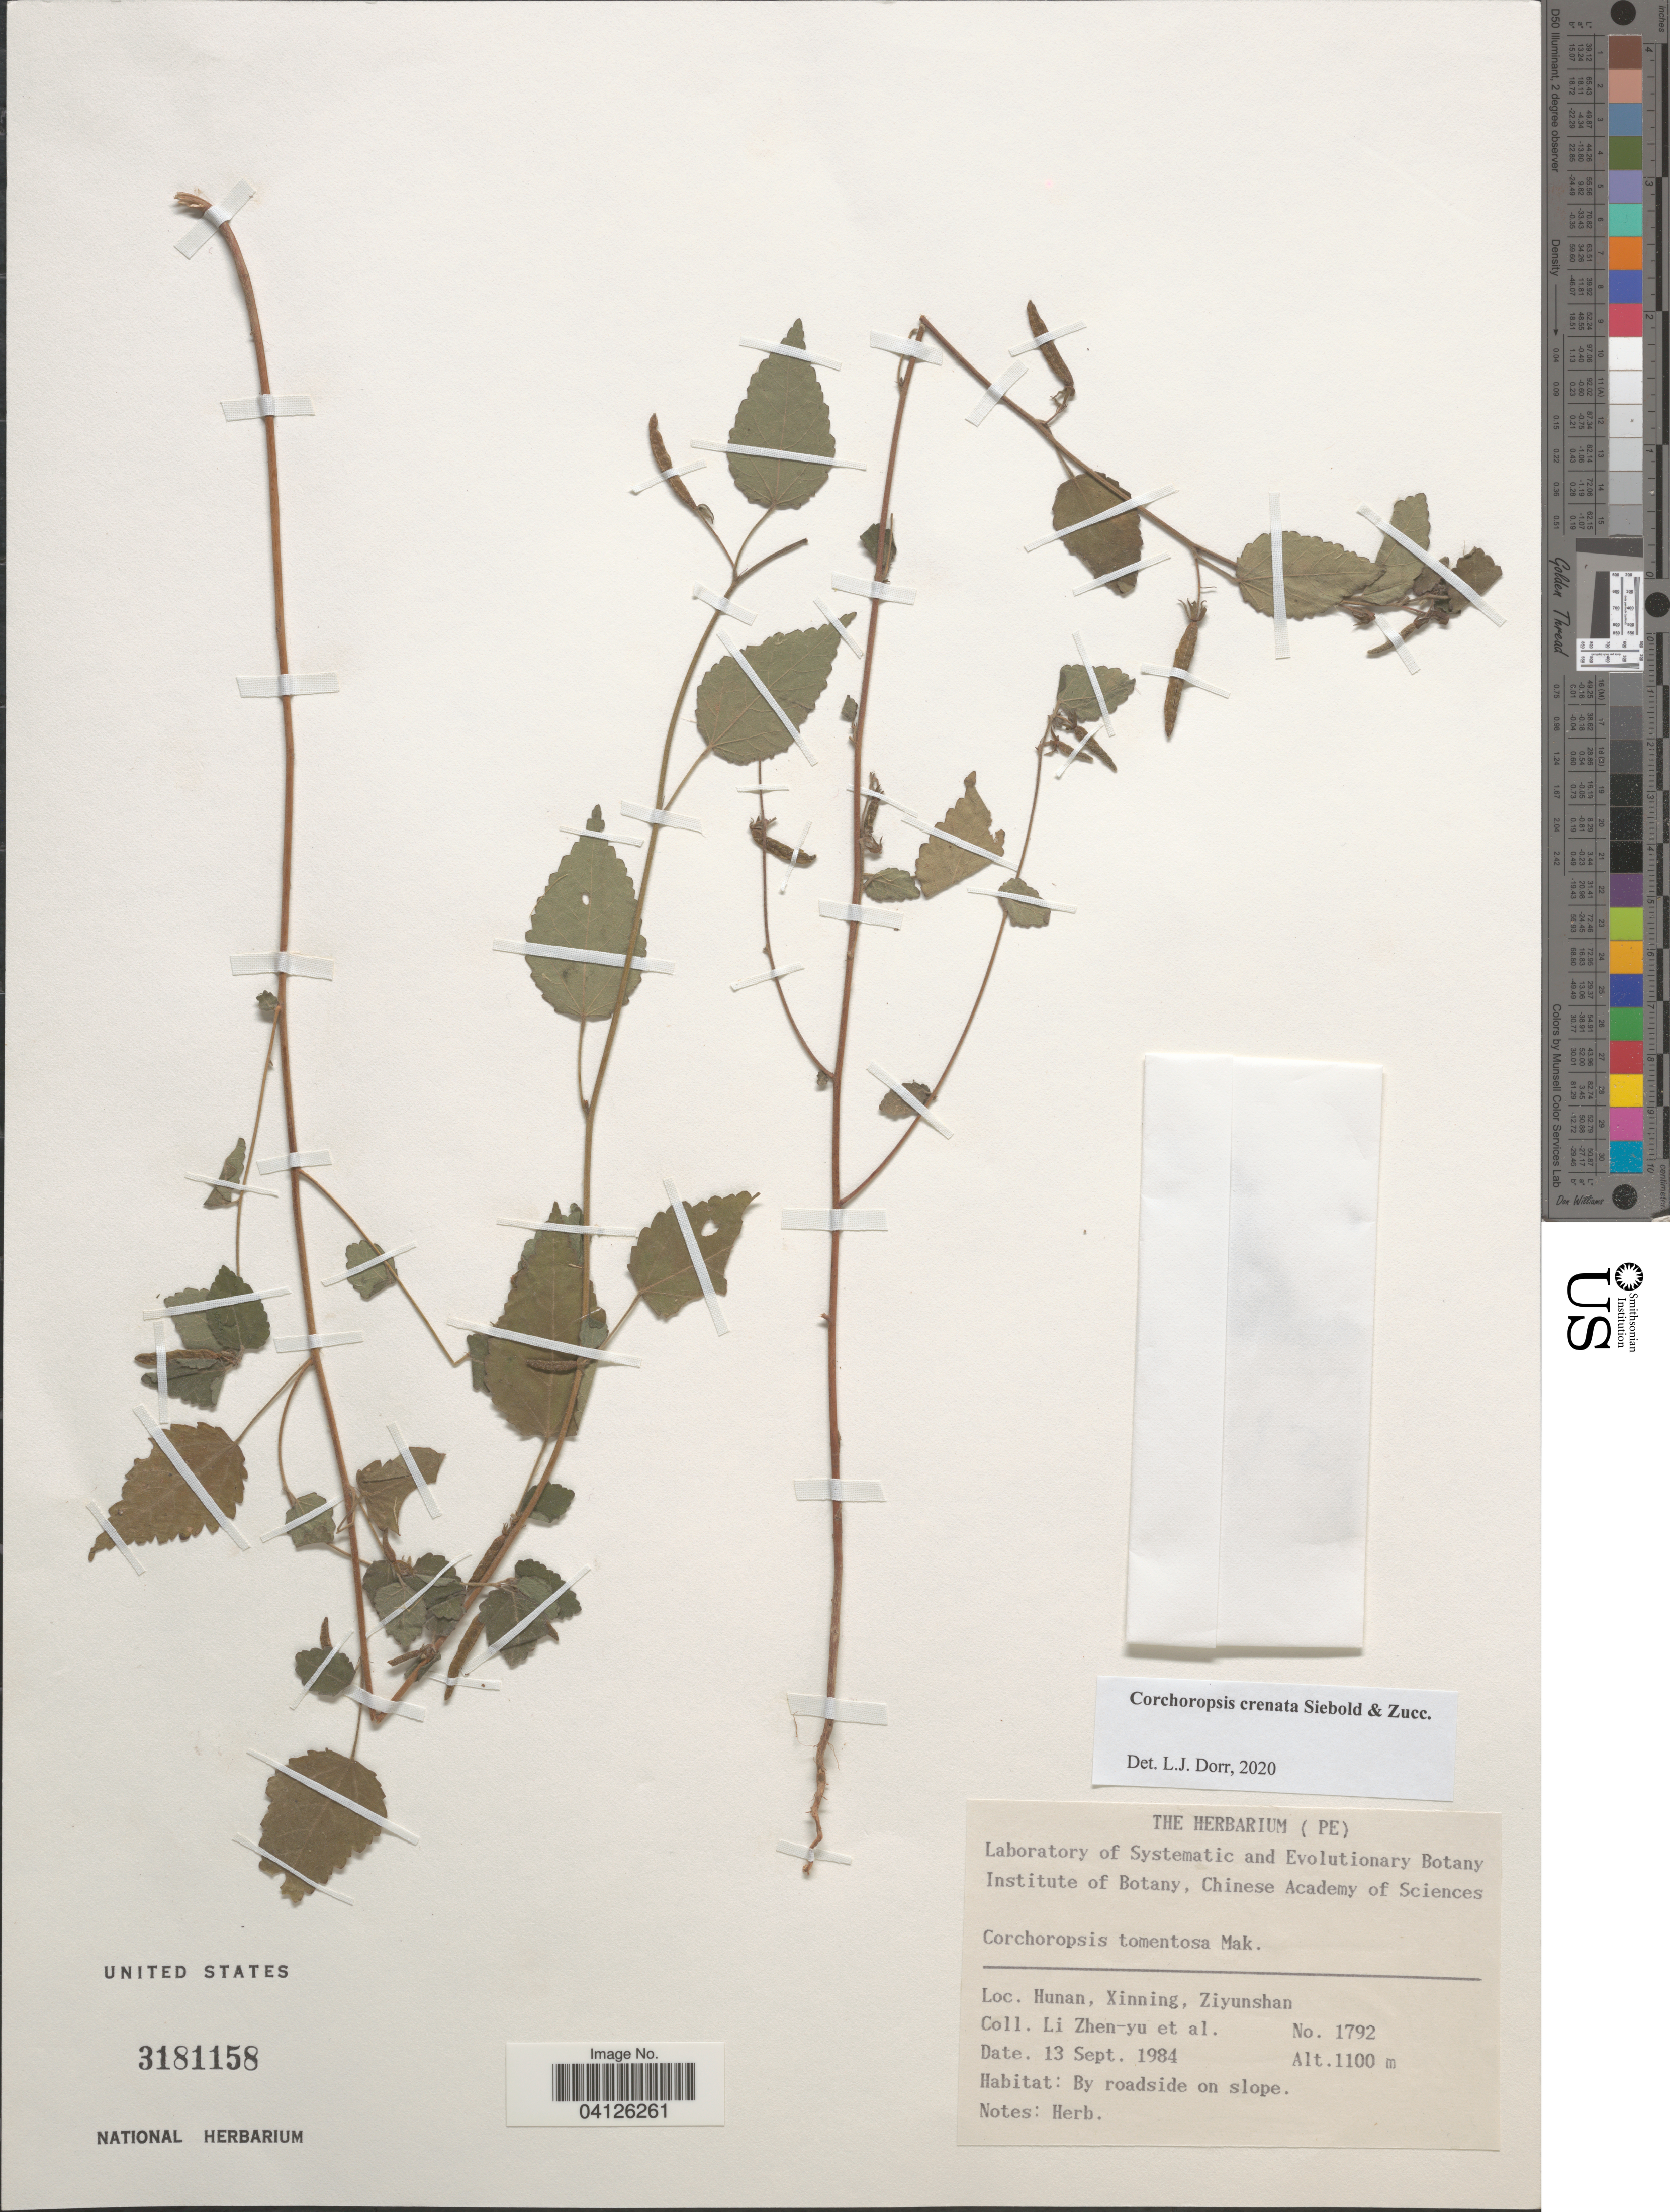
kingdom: Plantae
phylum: Tracheophyta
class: Magnoliopsida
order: Malvales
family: Malvaceae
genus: Corchoropsis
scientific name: Corchoropsis crenata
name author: Siebold & Zucc.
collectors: Z. Y. Li & et al.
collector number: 1792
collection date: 1984-09-13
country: China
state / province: Hunan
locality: Xinning, Ziyunshan.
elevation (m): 1100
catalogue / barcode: US 3181158